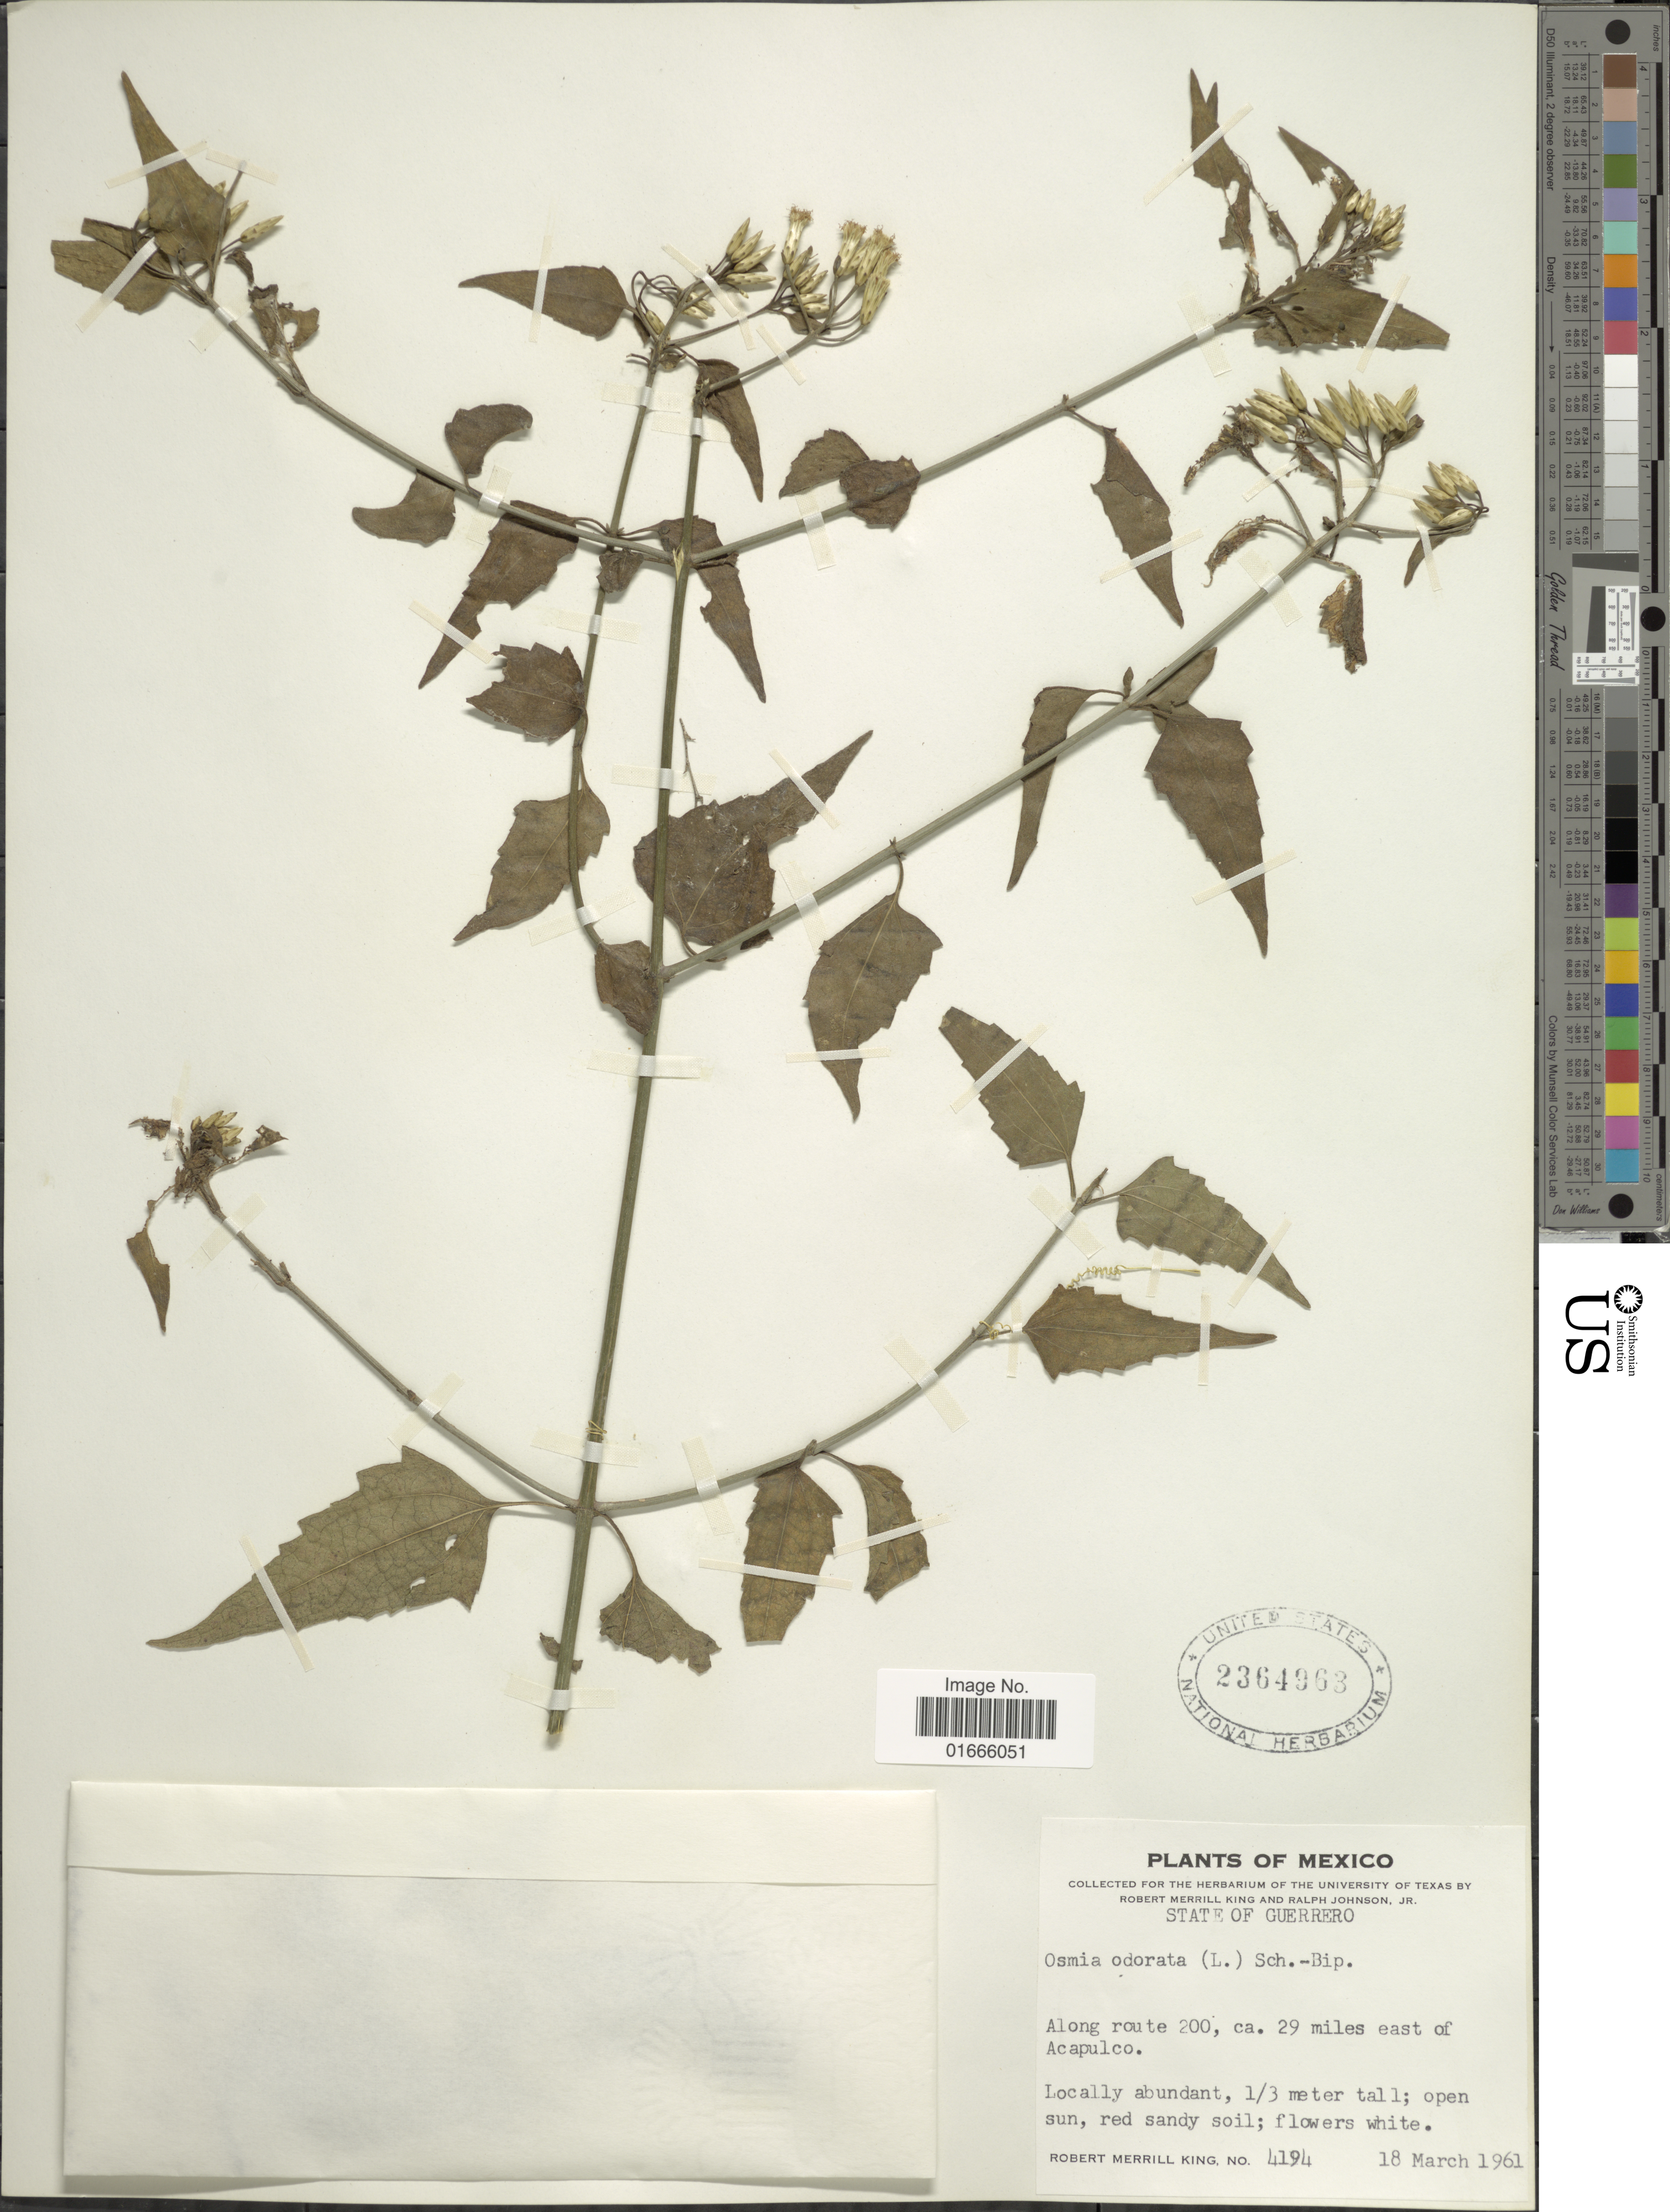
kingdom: Plantae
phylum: Tracheophyta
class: Magnoliopsida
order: Asterales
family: Asteraceae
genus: Chromolaena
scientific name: Chromolaena odorata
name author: (L.) R.M. King & H. Rob.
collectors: R. M. King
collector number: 4194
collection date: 1961-03-18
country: Mexico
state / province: Guerrero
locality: Along route 200, ca. 29 miles east of Acapulco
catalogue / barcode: US 2364963